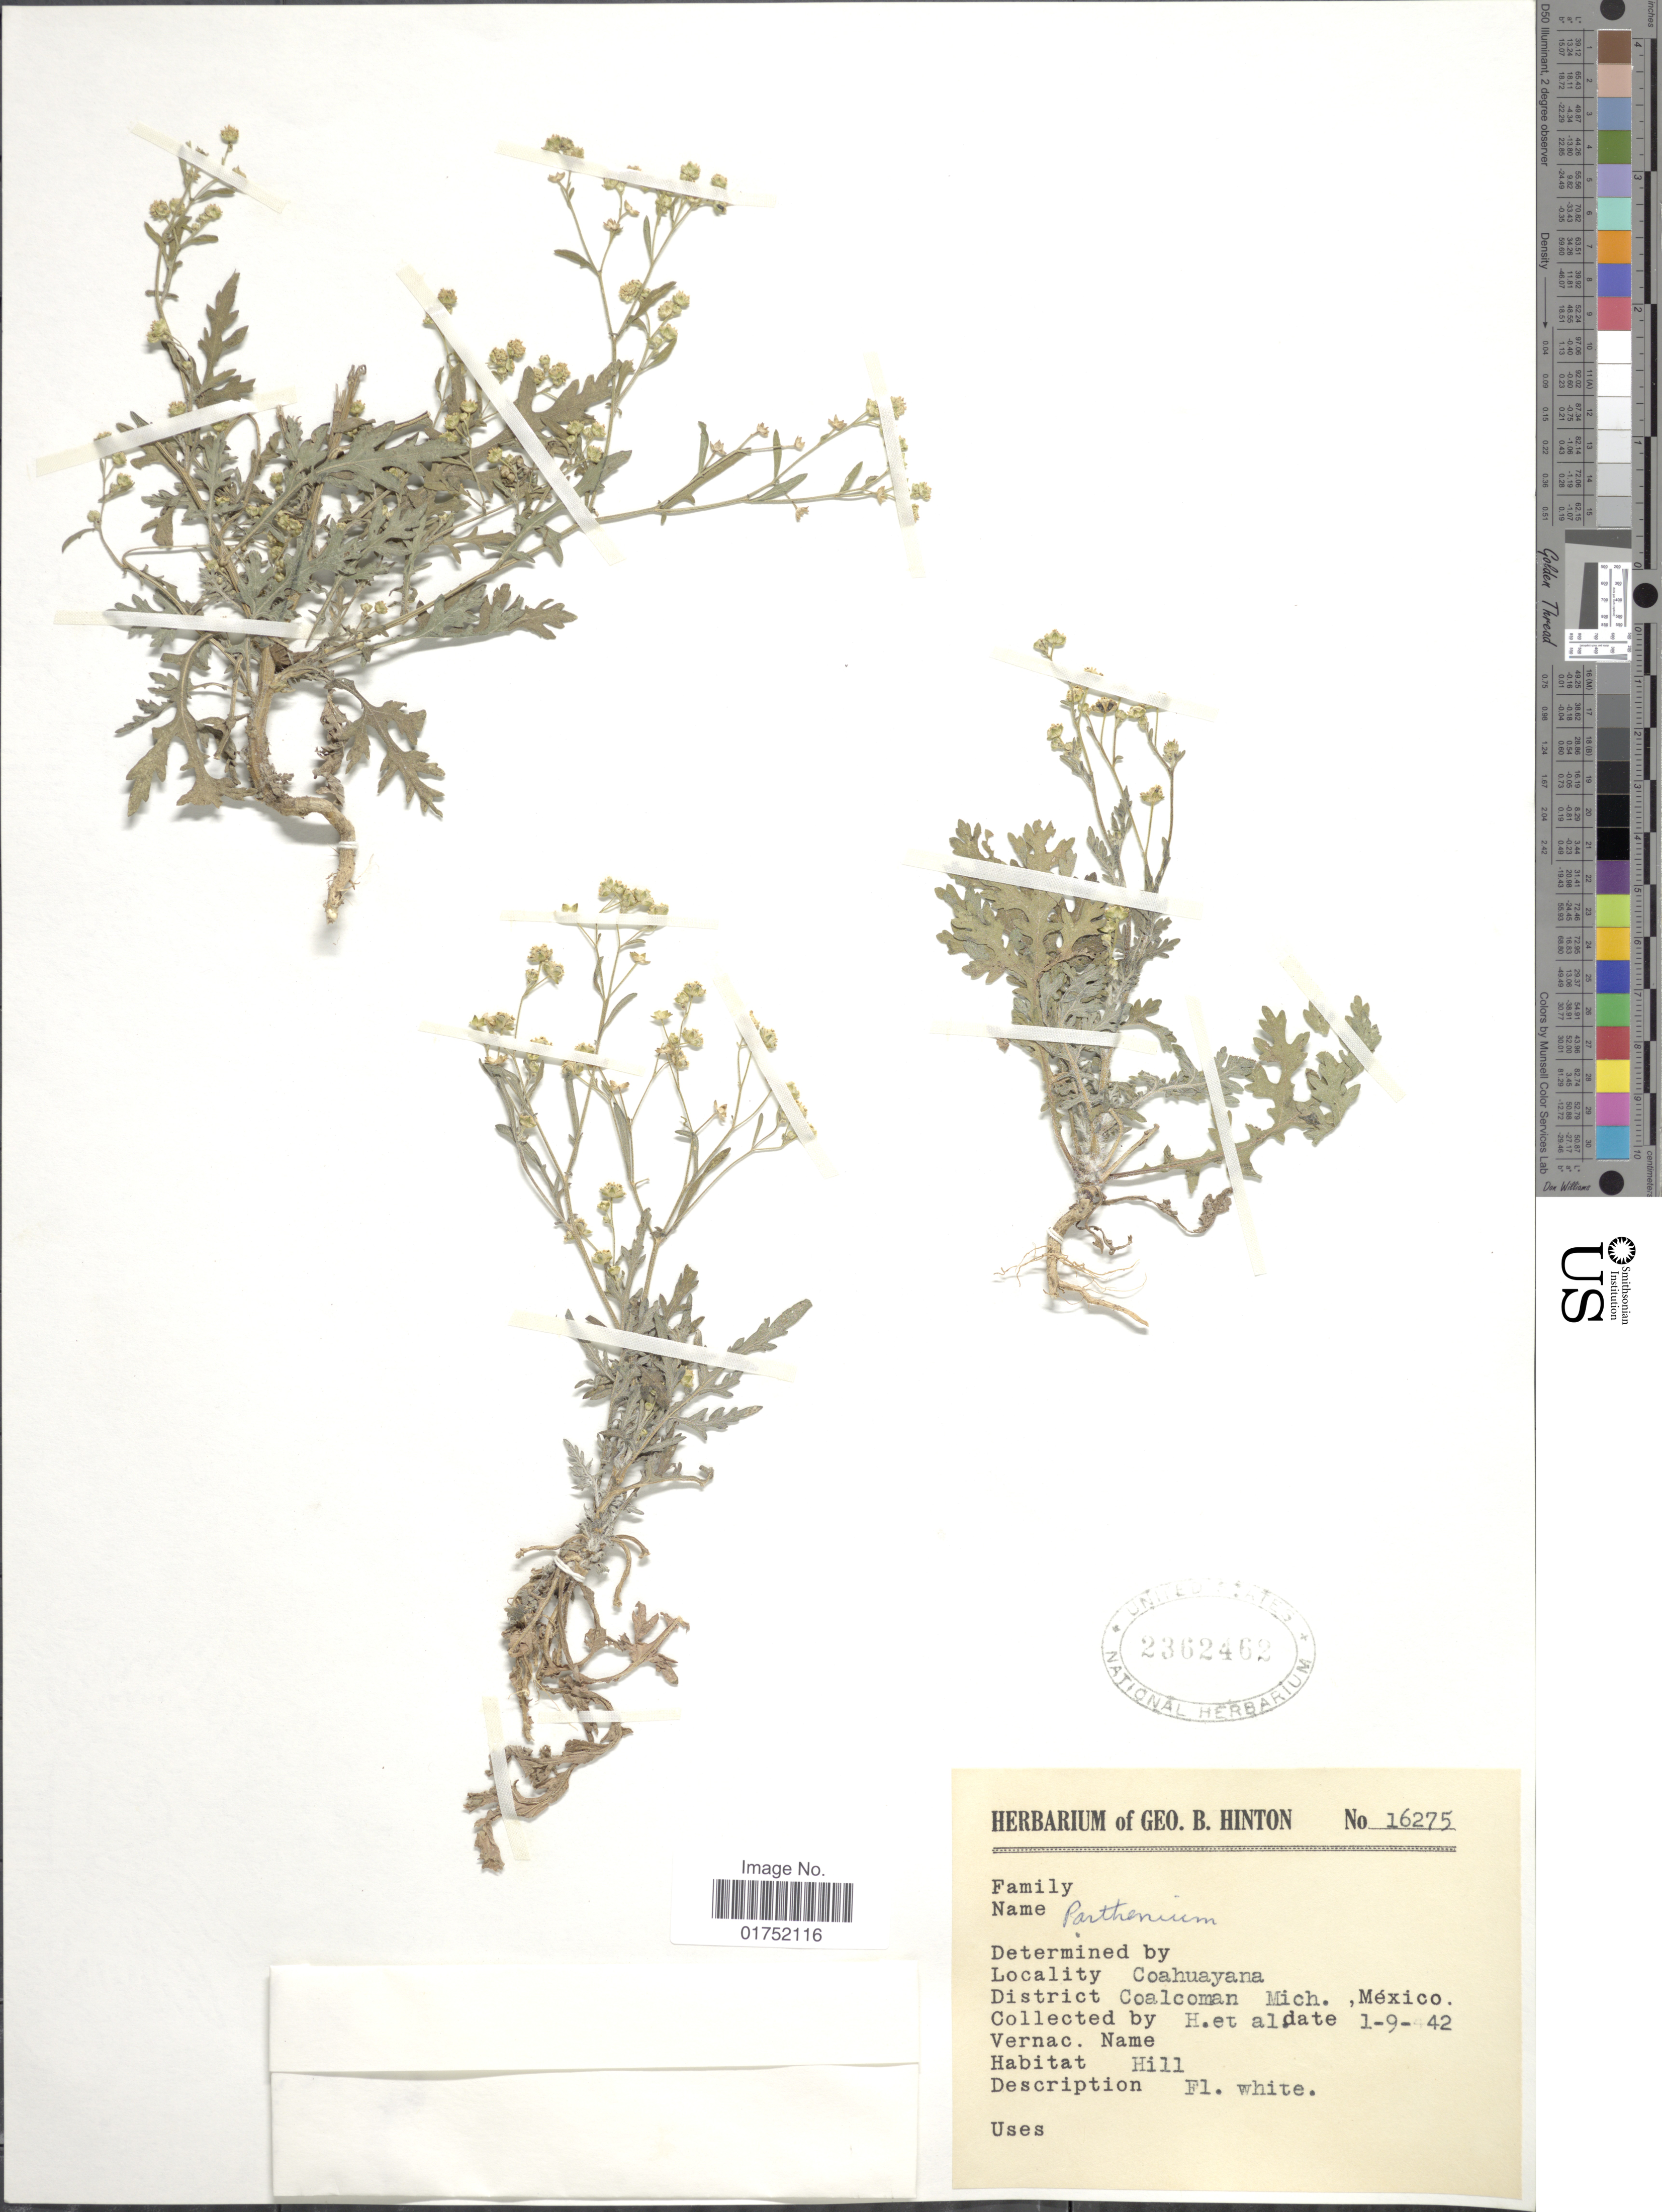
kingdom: Plantae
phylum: Tracheophyta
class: Magnoliopsida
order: Asterales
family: Asteraceae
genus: Parthenium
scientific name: Parthenium hysterophorus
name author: L.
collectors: G. B. Hinton & et al.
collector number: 16275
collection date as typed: Transcribed d/m/y: 9/1/42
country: Mexico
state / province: Michoacán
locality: Coahuayana, District Coalcoman, Mich.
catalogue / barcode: US 2362462